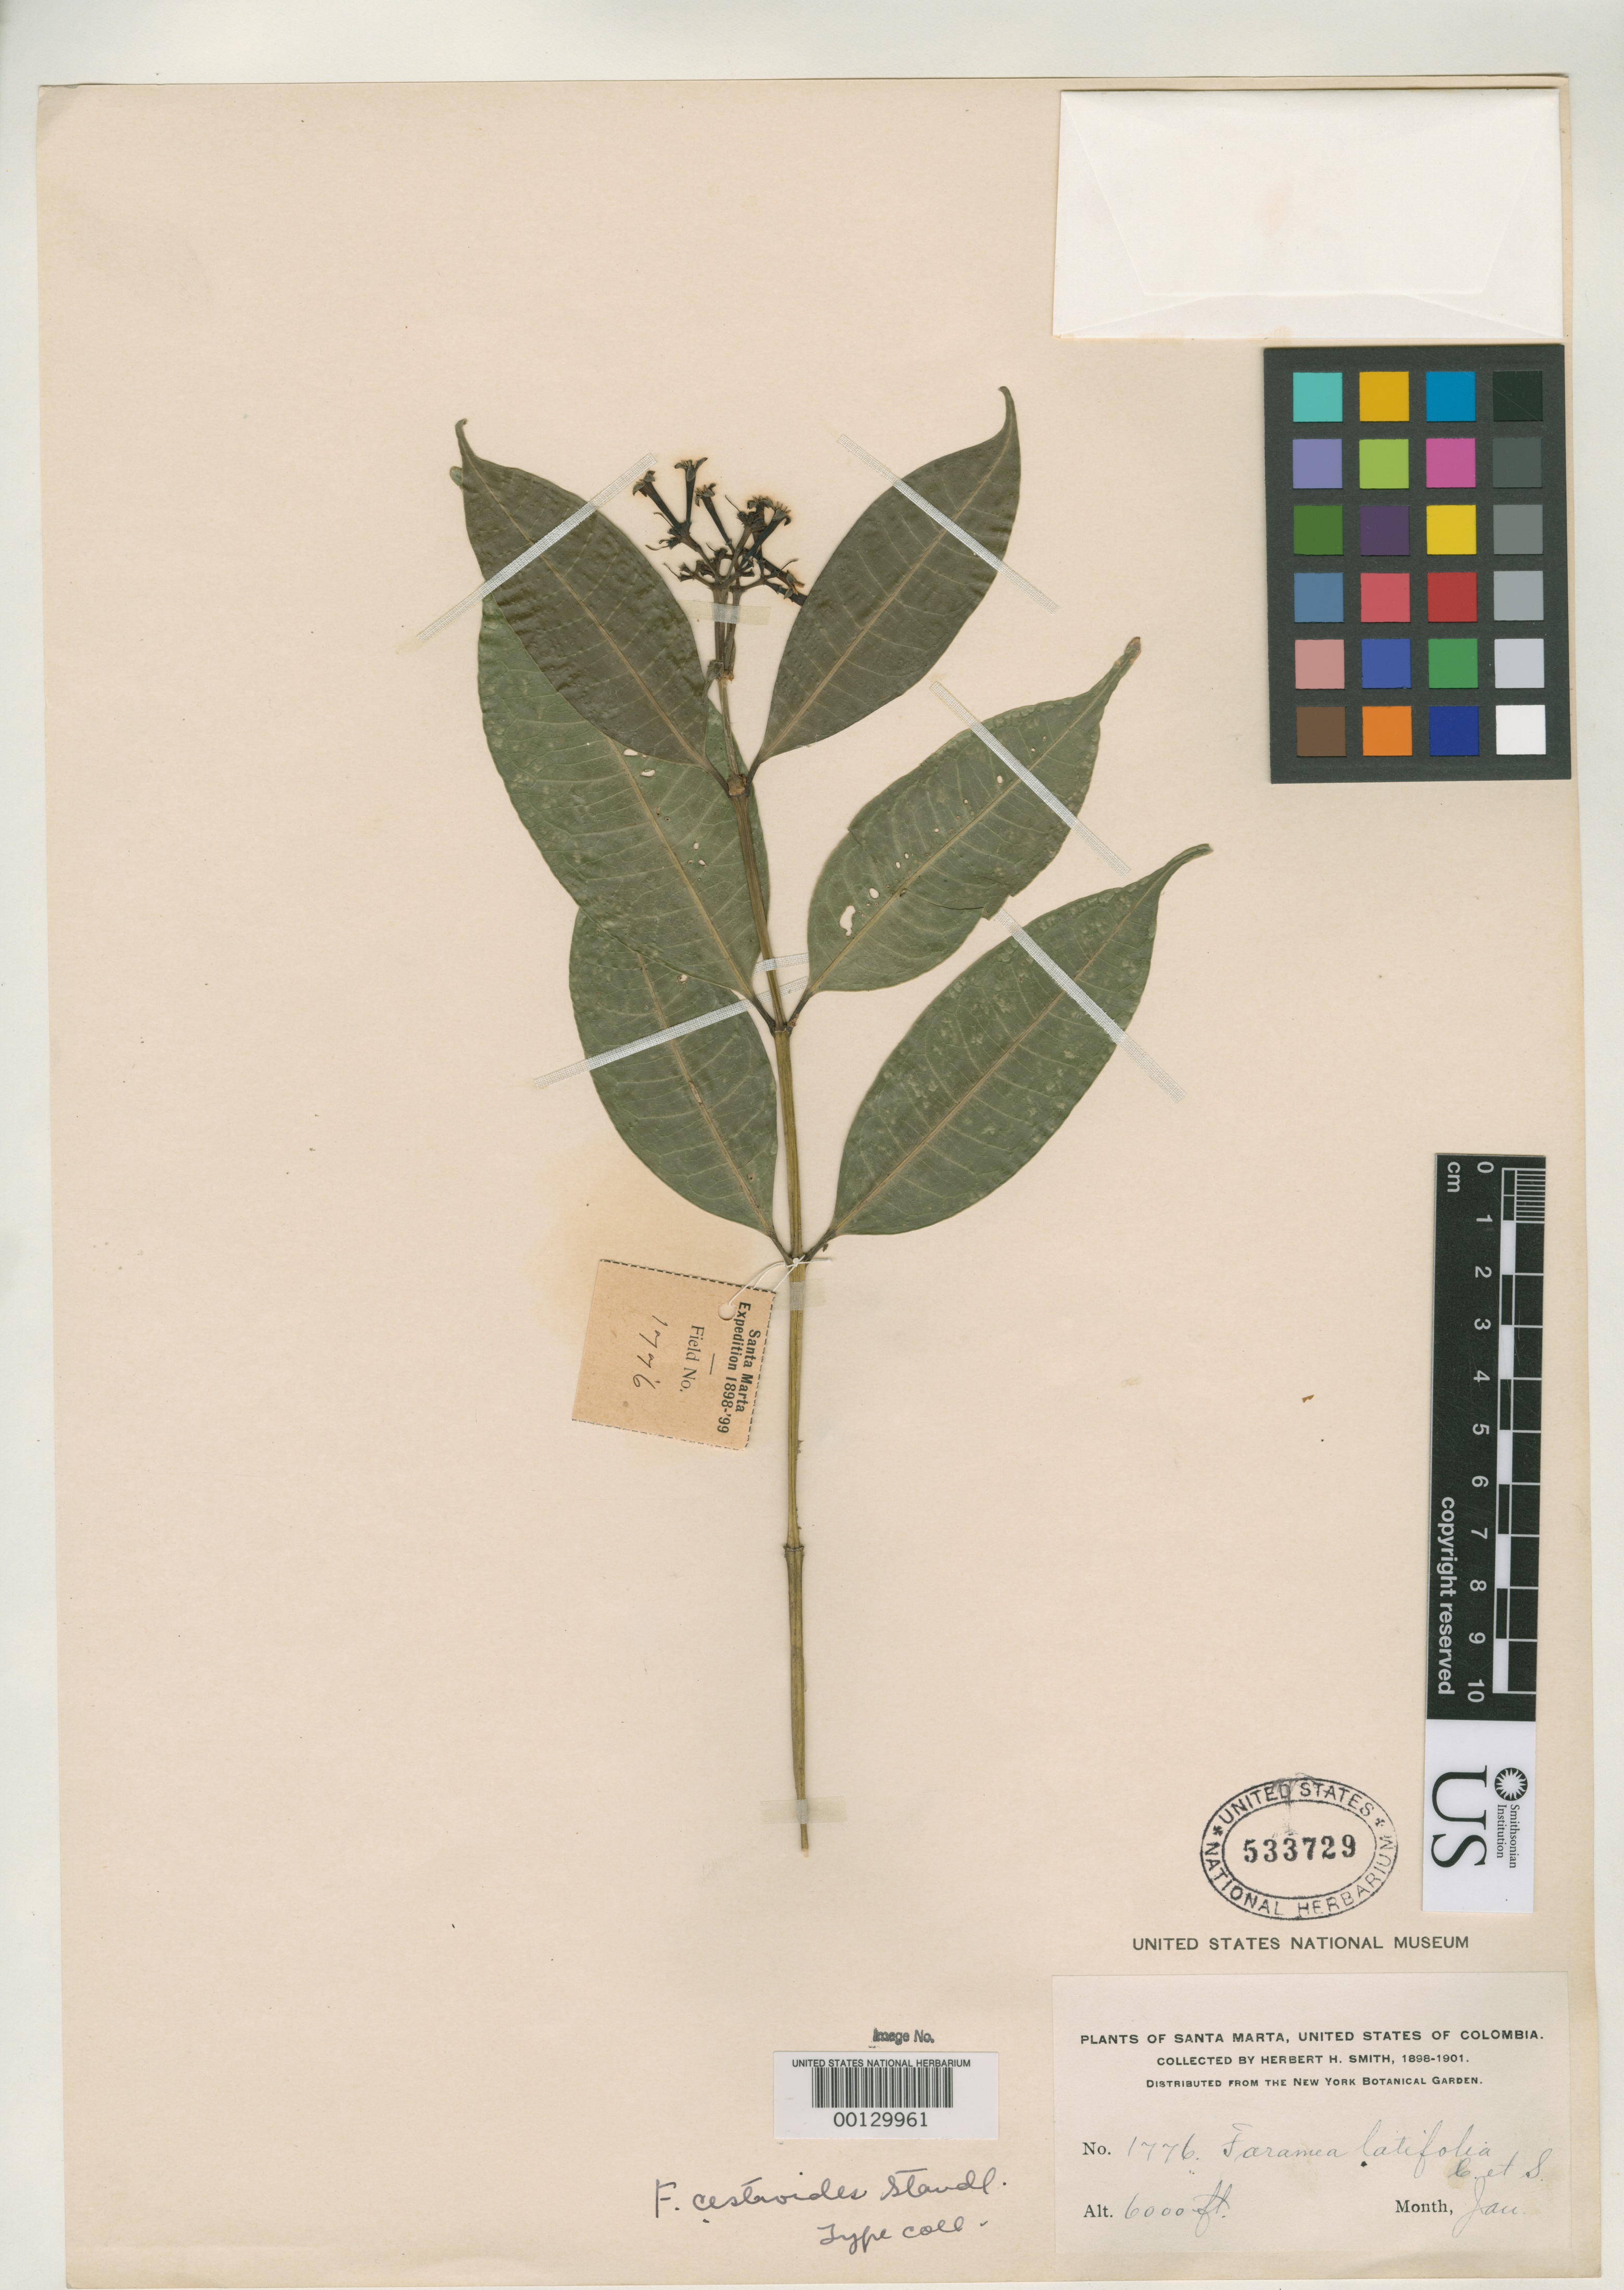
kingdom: Plantae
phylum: Tracheophyta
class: Magnoliopsida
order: Gentianales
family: Rubiaceae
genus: Faramea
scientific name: Faramea cestroides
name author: Standl.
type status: Isotype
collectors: Herbert H. Smith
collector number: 1776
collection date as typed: Jan 1898 to -- Jan 1901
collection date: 1898-01/1901-01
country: Colombia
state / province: Magdalena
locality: Santa Marta.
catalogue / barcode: US 533729